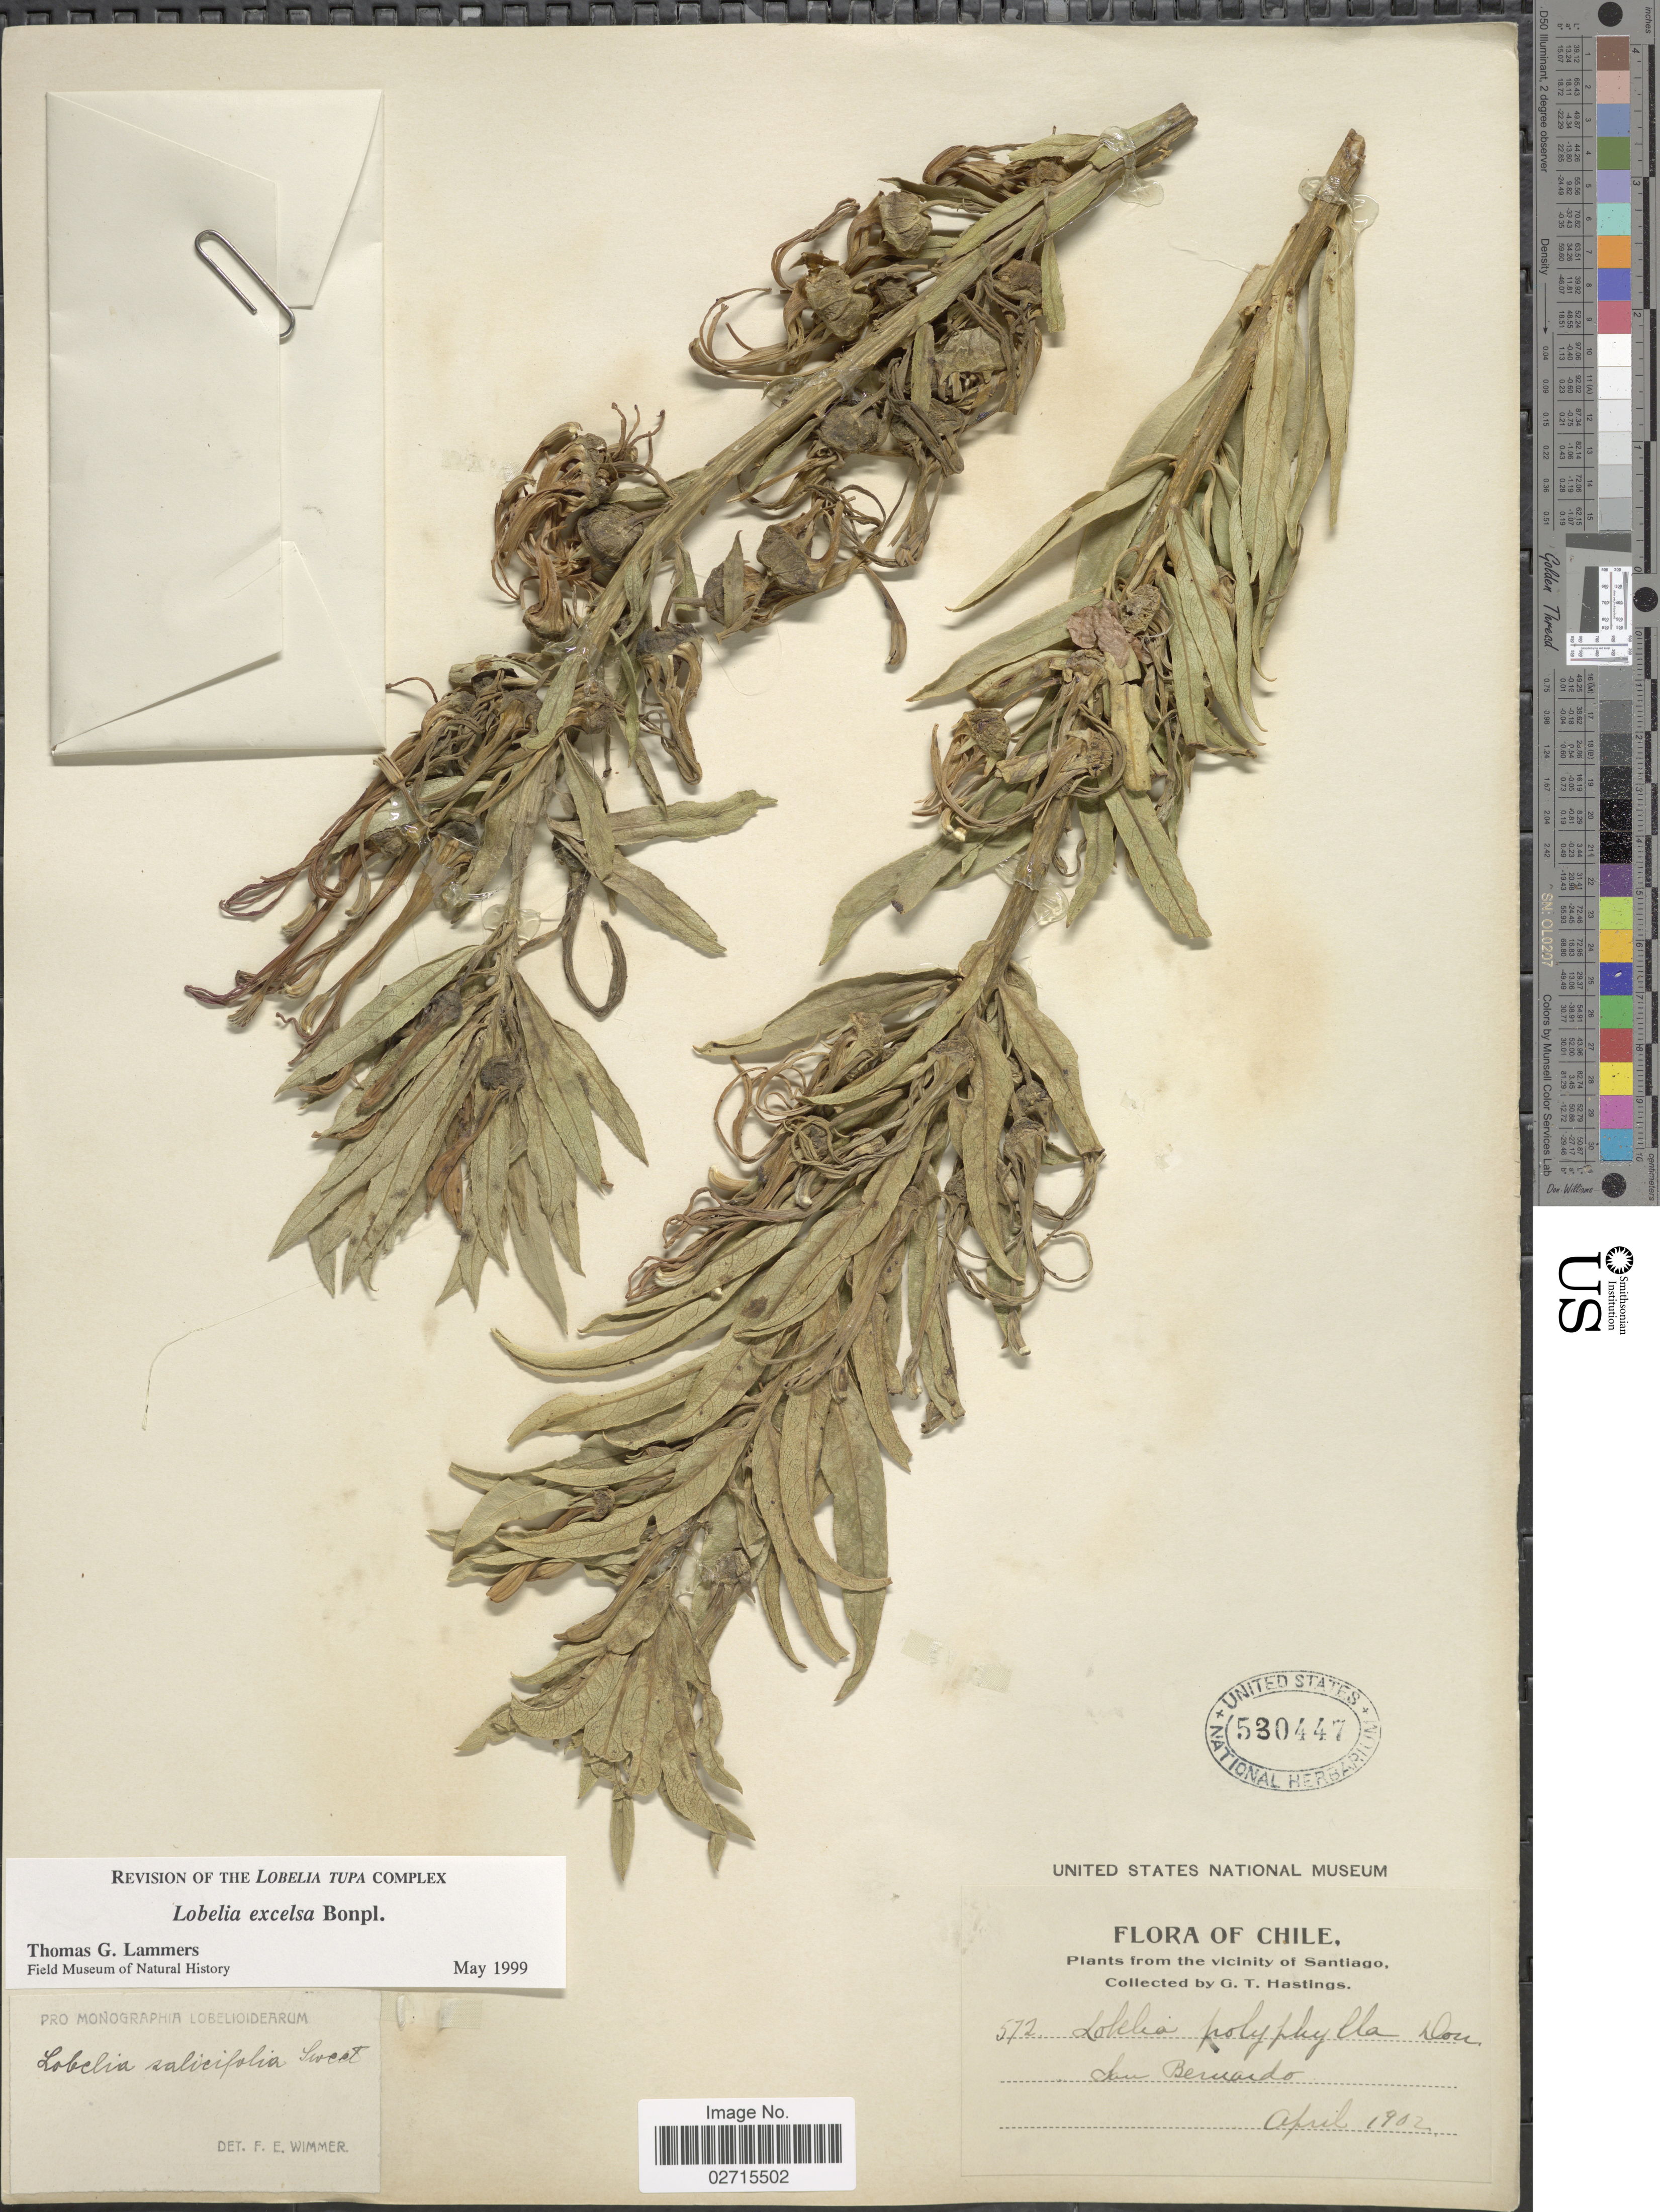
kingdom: Plantae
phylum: Tracheophyta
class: Magnoliopsida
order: Asterales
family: Campanulaceae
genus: Lobelia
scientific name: Lobelia excelsa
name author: L.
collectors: G. Hastings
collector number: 572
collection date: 1902-04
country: Chile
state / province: Región Metropolitana (RM)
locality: The vicinity of Santiago, San Bernardo.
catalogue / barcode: US 530447